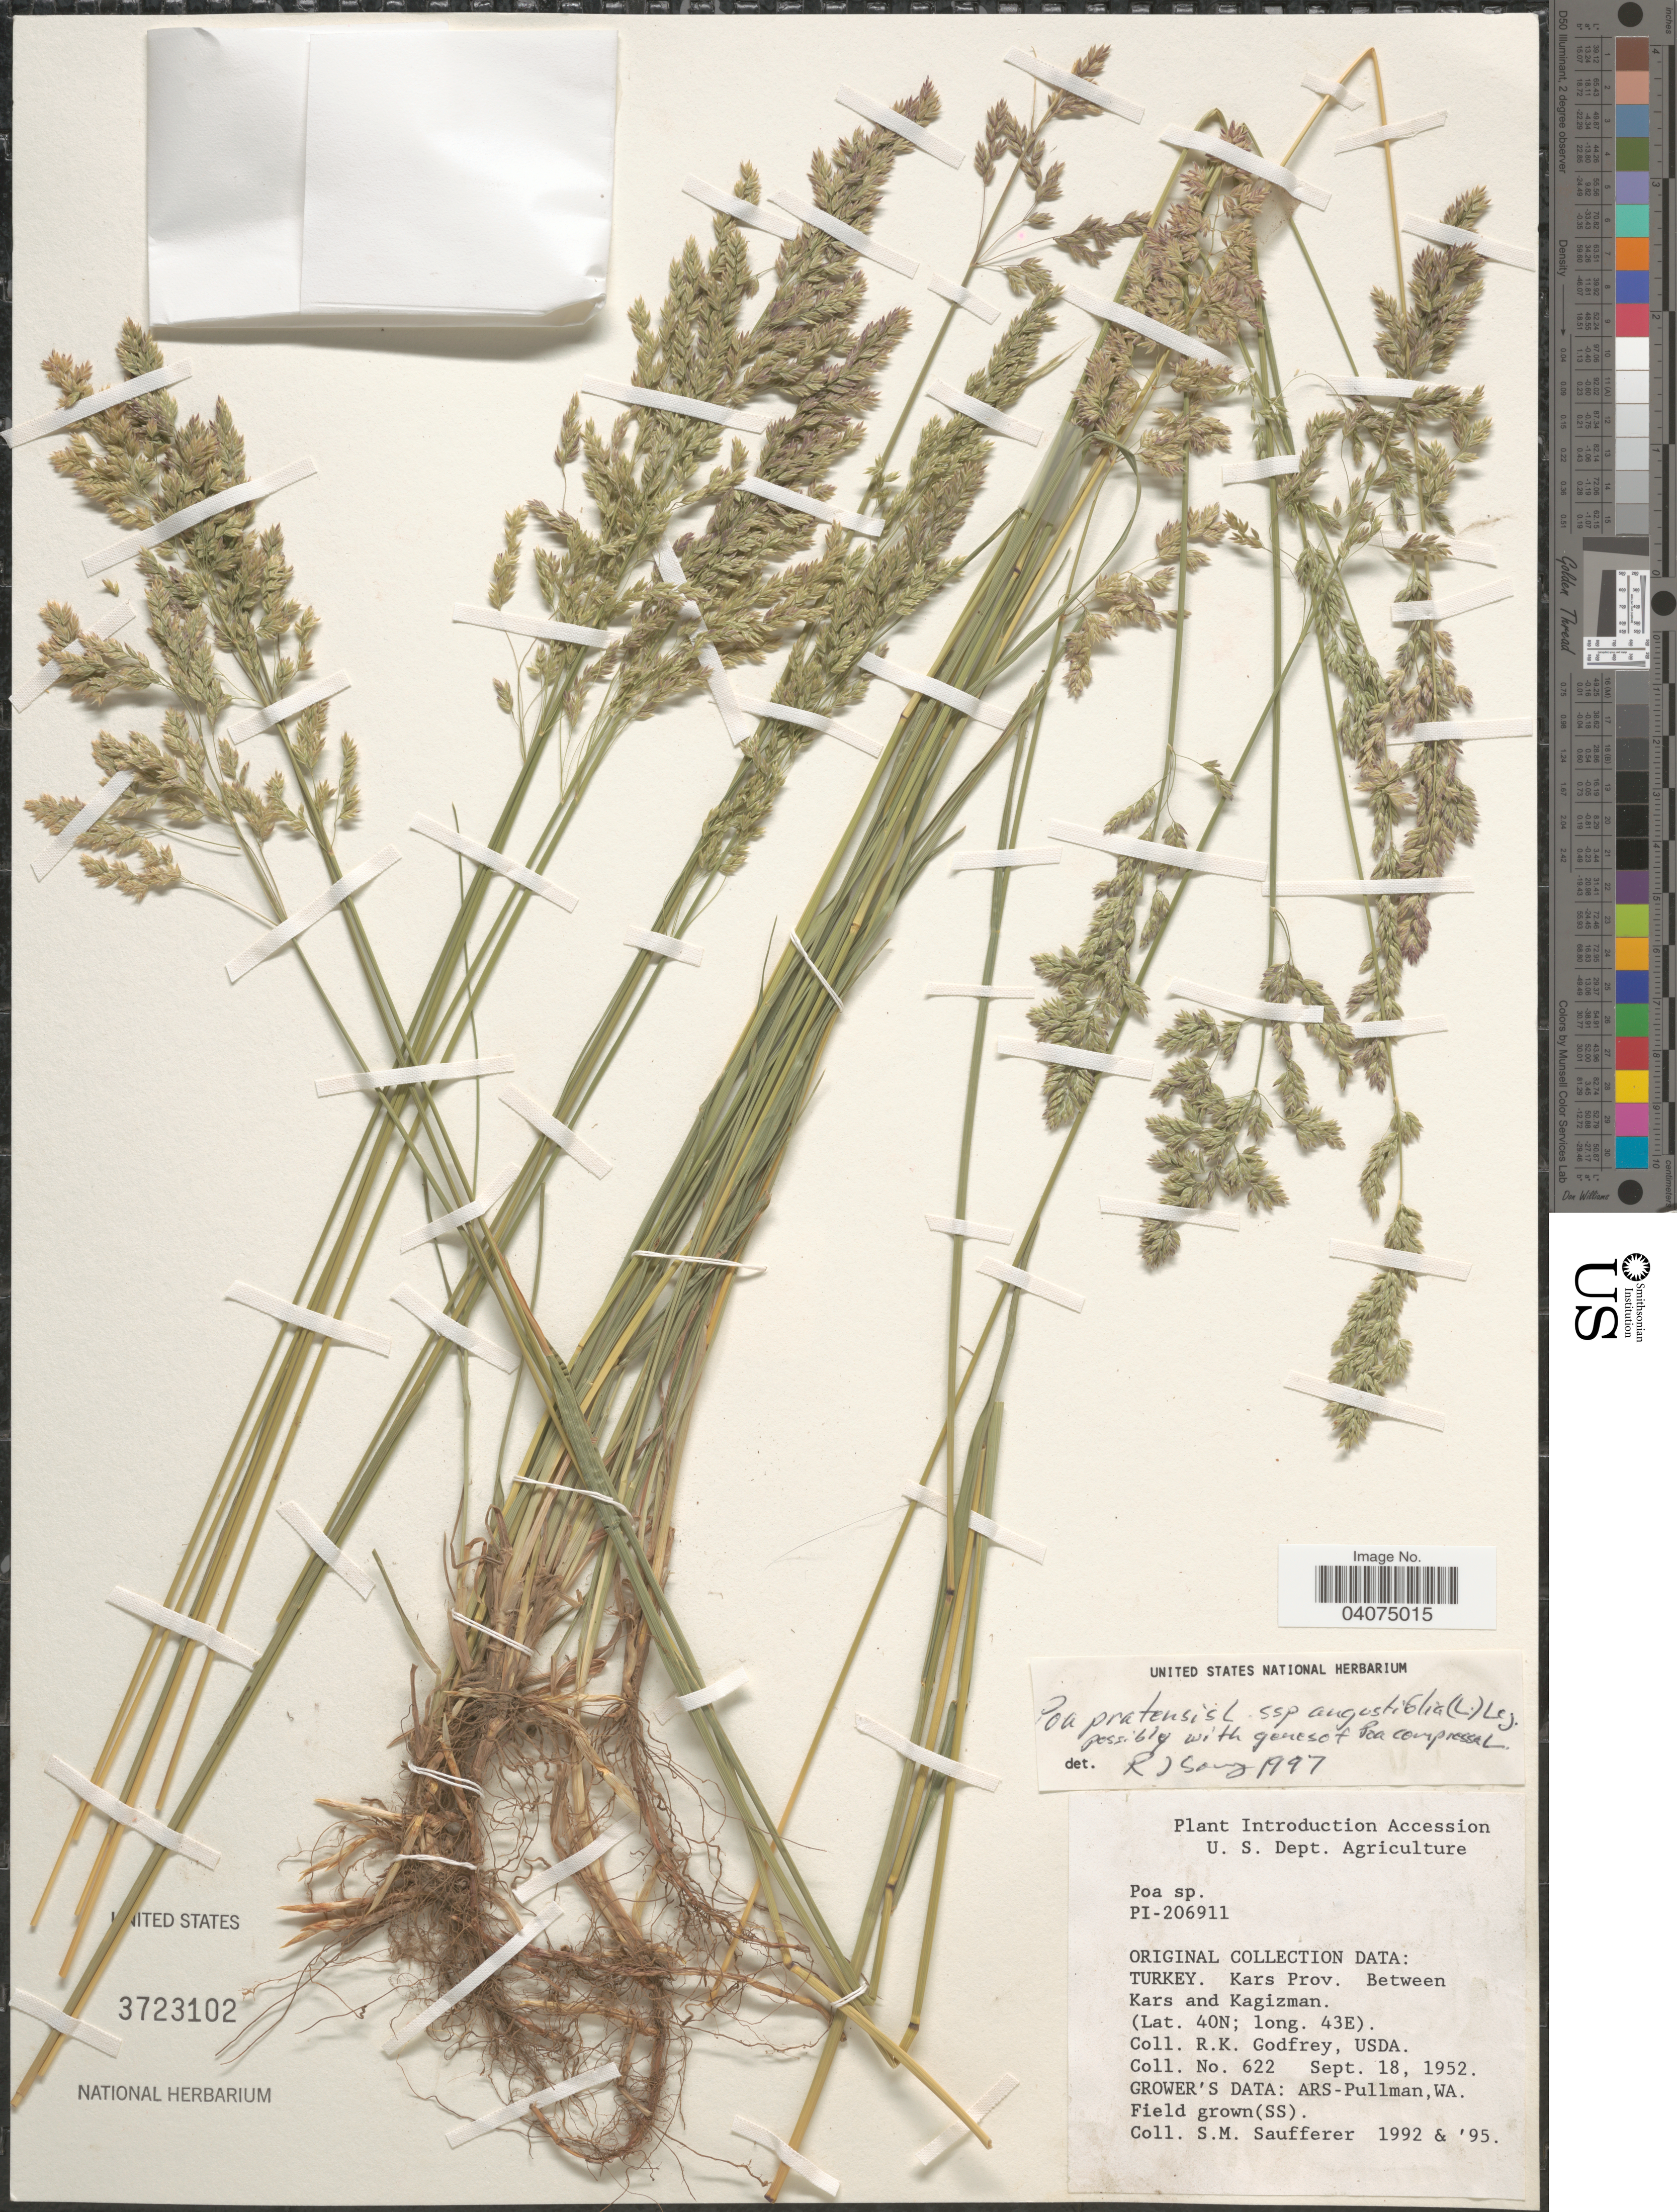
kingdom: Plantae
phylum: Tracheophyta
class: Liliopsida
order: Poales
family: Poaceae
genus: Poa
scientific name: Poa pratensis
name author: L.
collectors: S. Saufferer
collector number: PI-206911?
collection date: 1992/1995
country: United States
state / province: Washington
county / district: Whitman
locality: ARS-Pullman.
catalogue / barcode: US 3723102